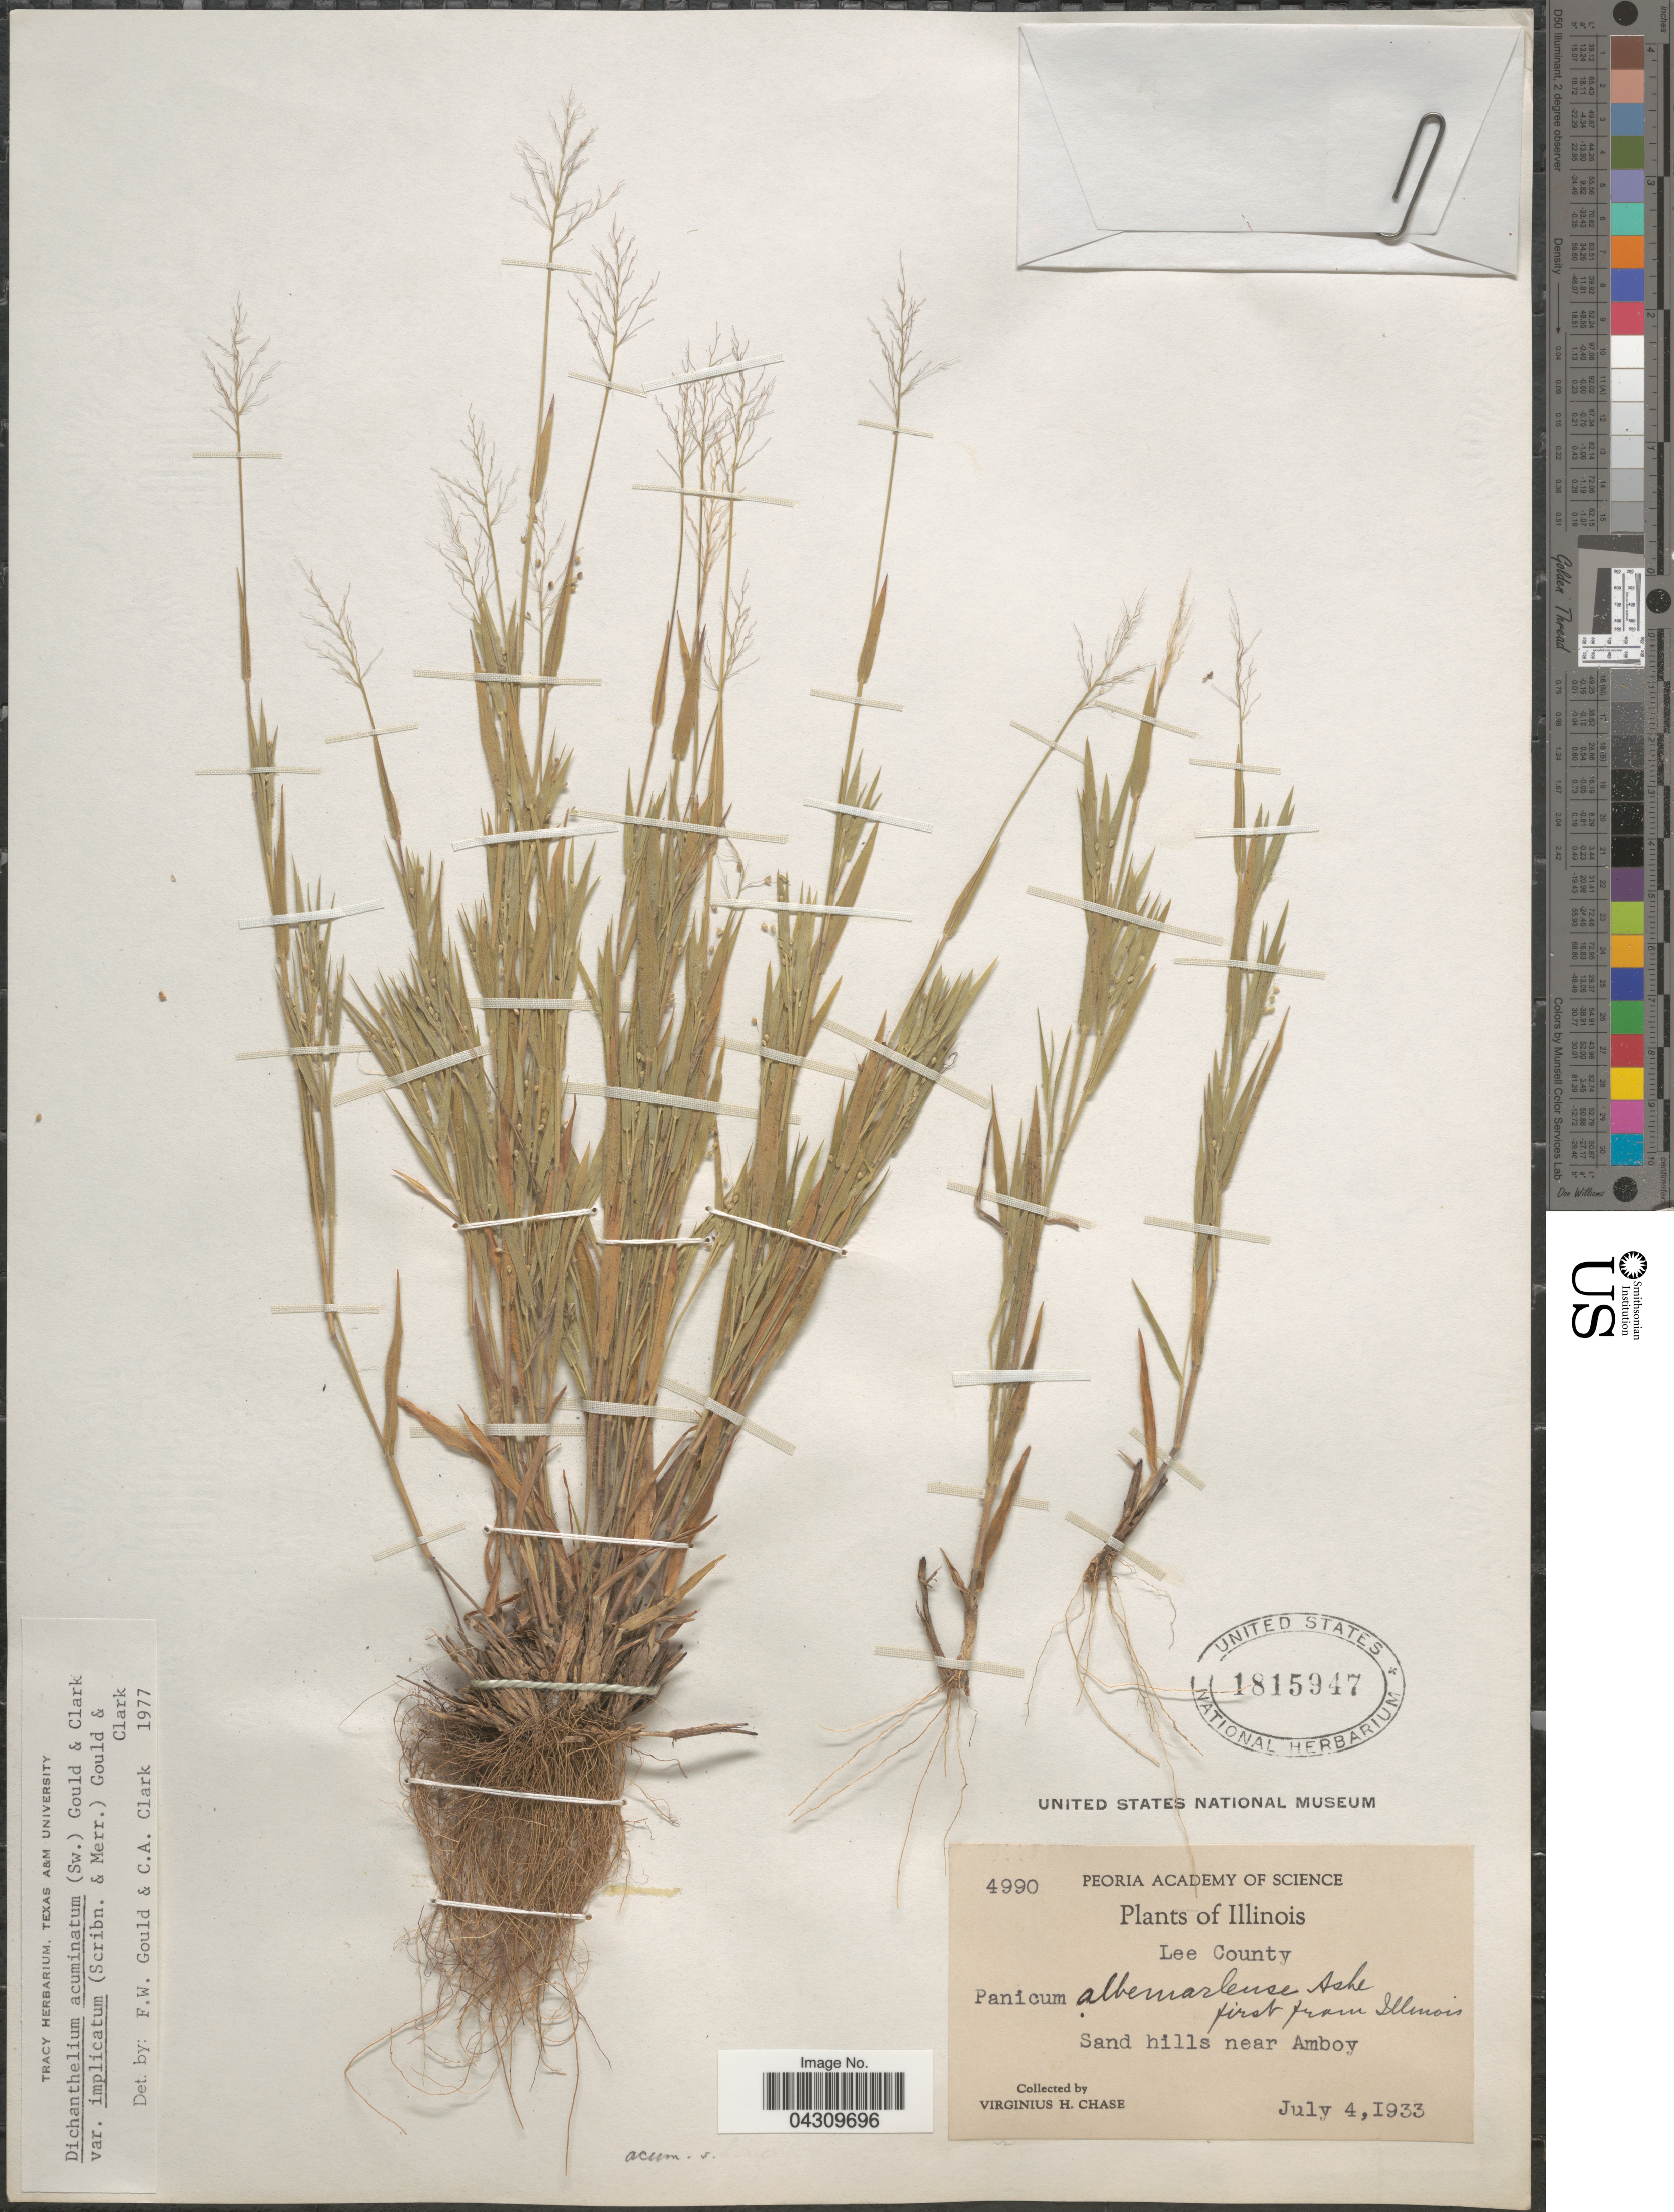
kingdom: Plantae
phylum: Tracheophyta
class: Liliopsida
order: Poales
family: Poaceae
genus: Dichanthelium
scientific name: Dichanthelium acuminatum var. acuminatum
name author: (Sw.) Gould & C.A. Clark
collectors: V. H. Chase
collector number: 4990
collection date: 1933-07-04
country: United States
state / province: Illinois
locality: Lee County. Sand hills near Amboy.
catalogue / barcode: US 1815947